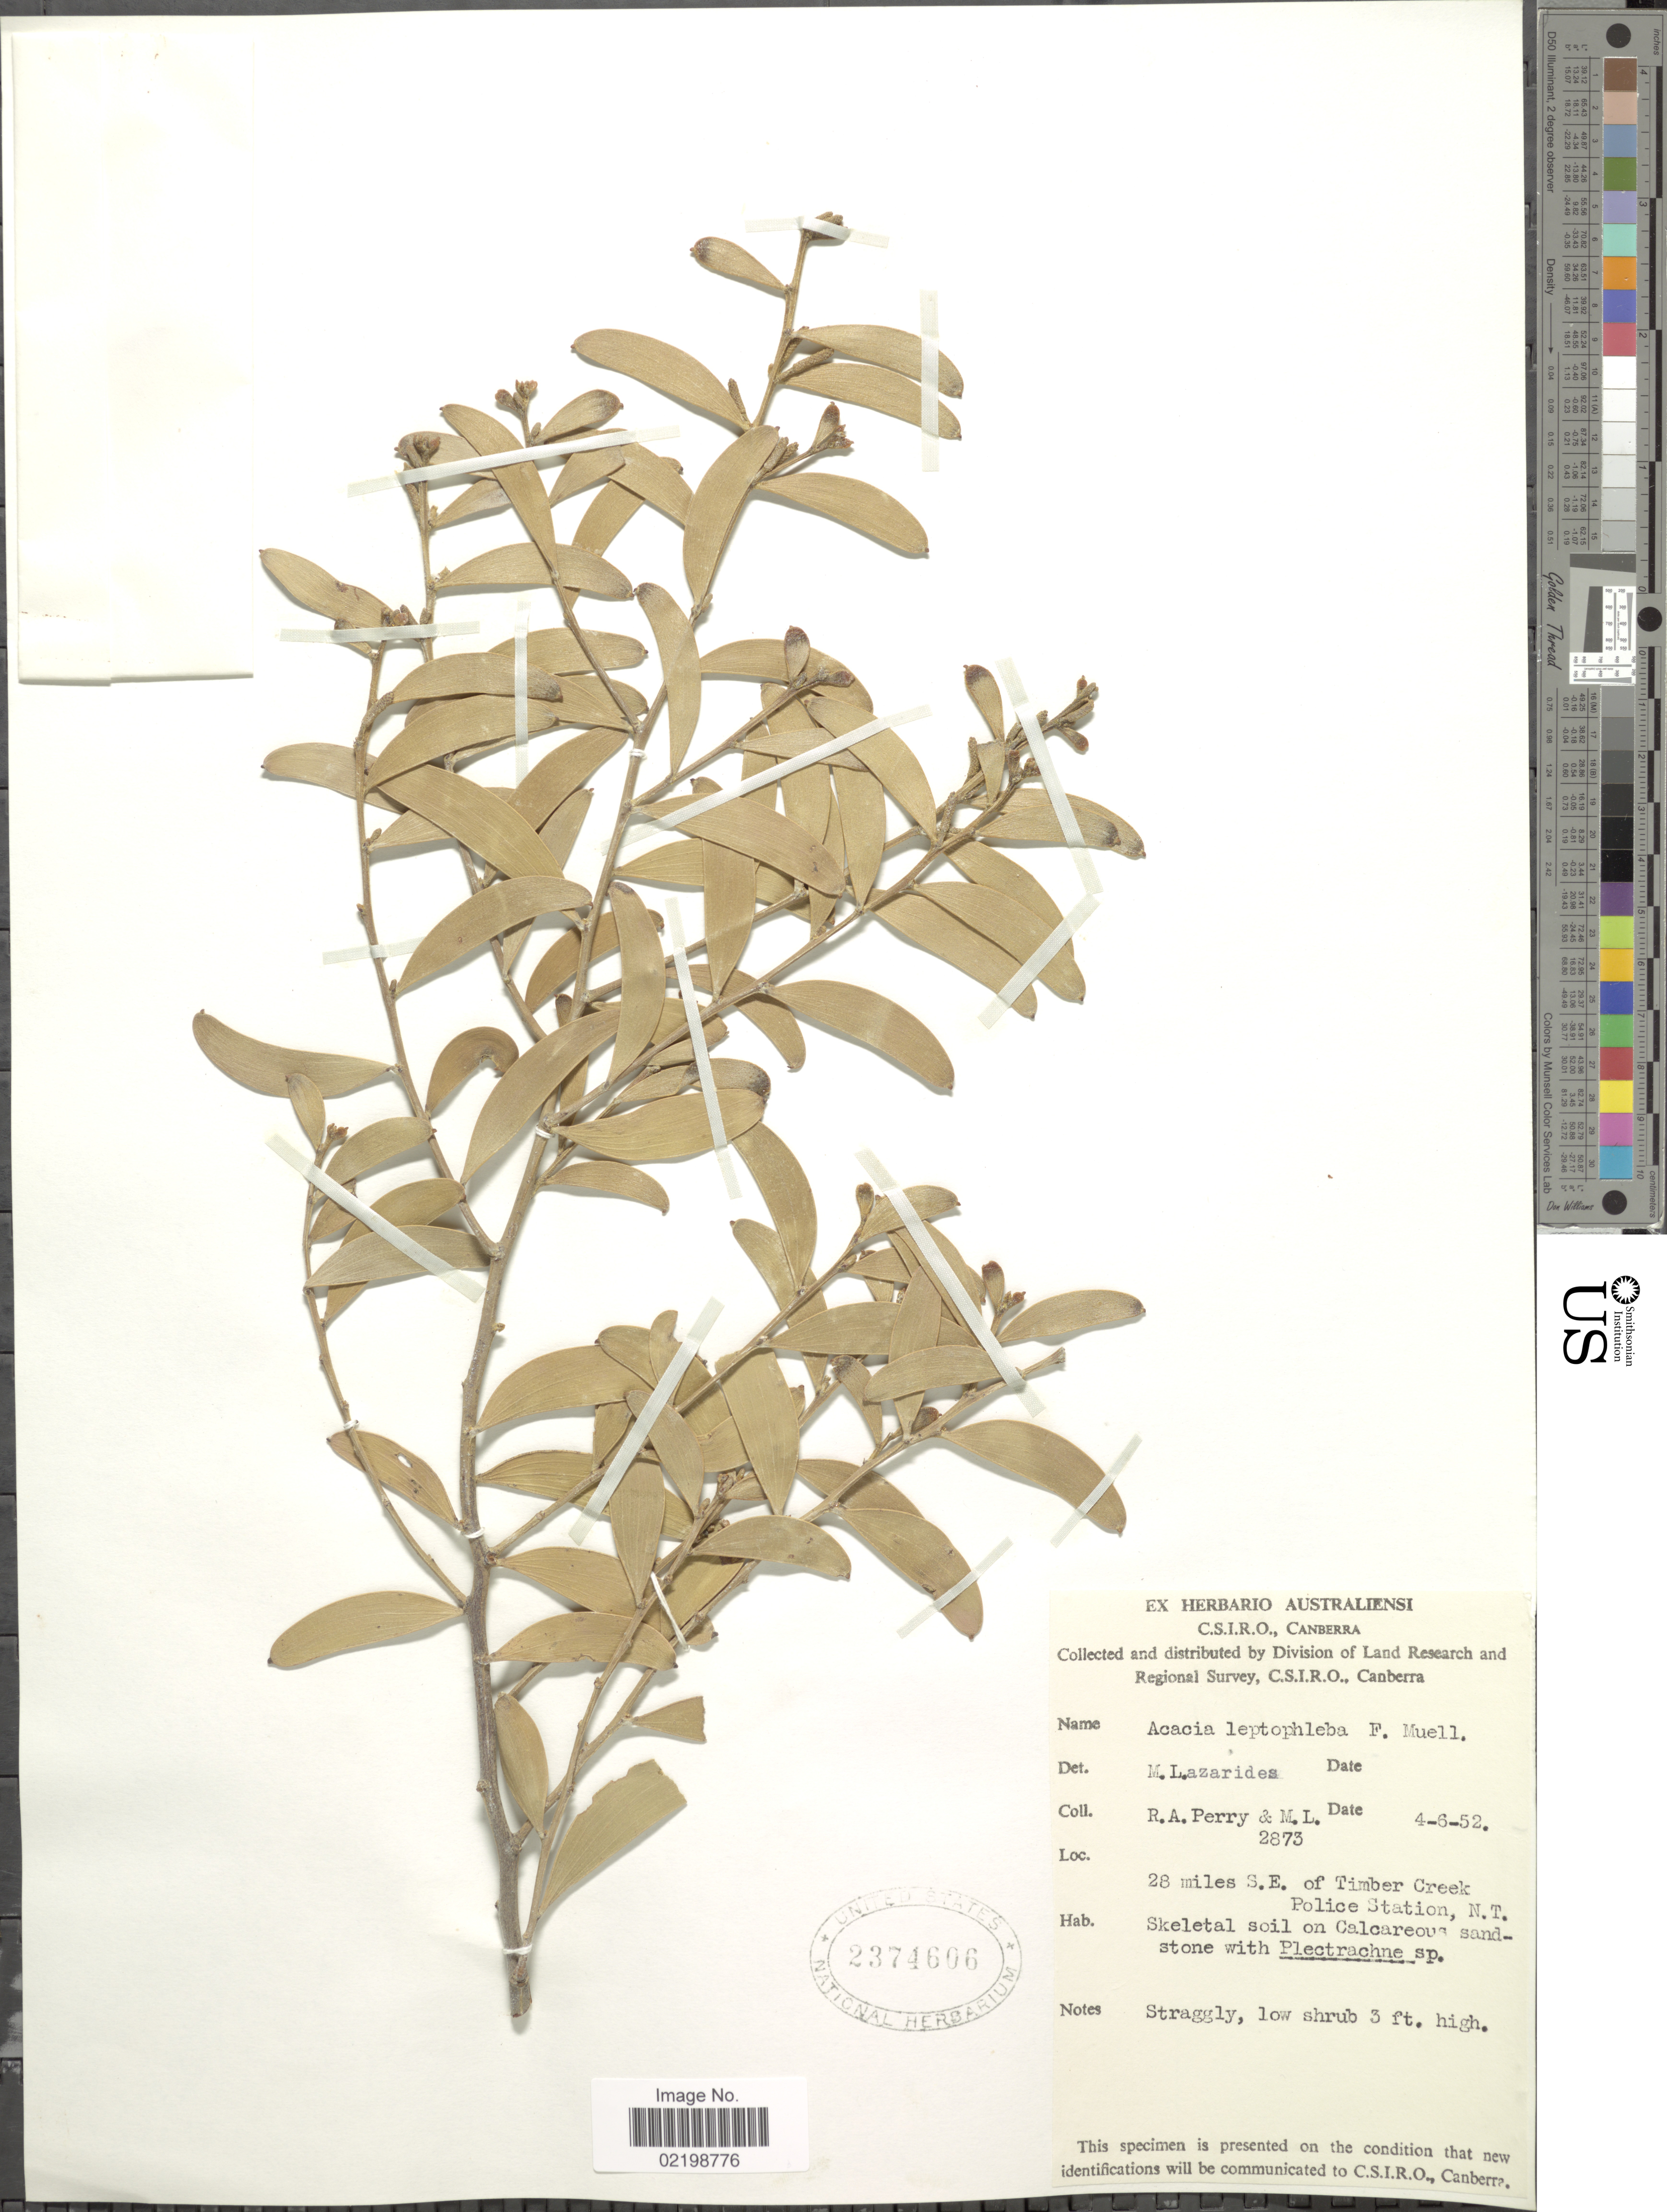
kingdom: Plantae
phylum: Tracheophyta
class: Magnoliopsida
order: Fabales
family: Fabaceae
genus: Acacia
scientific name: Acacia leptophleba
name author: Benth.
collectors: Perry, R. A. & M. Lazarides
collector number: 2873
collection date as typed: Transcribed d/m/y: 4/6/52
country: Australia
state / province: Northern Territory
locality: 28 miles S.E. of Timber Creek Police Station, N.T.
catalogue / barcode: US 2374606